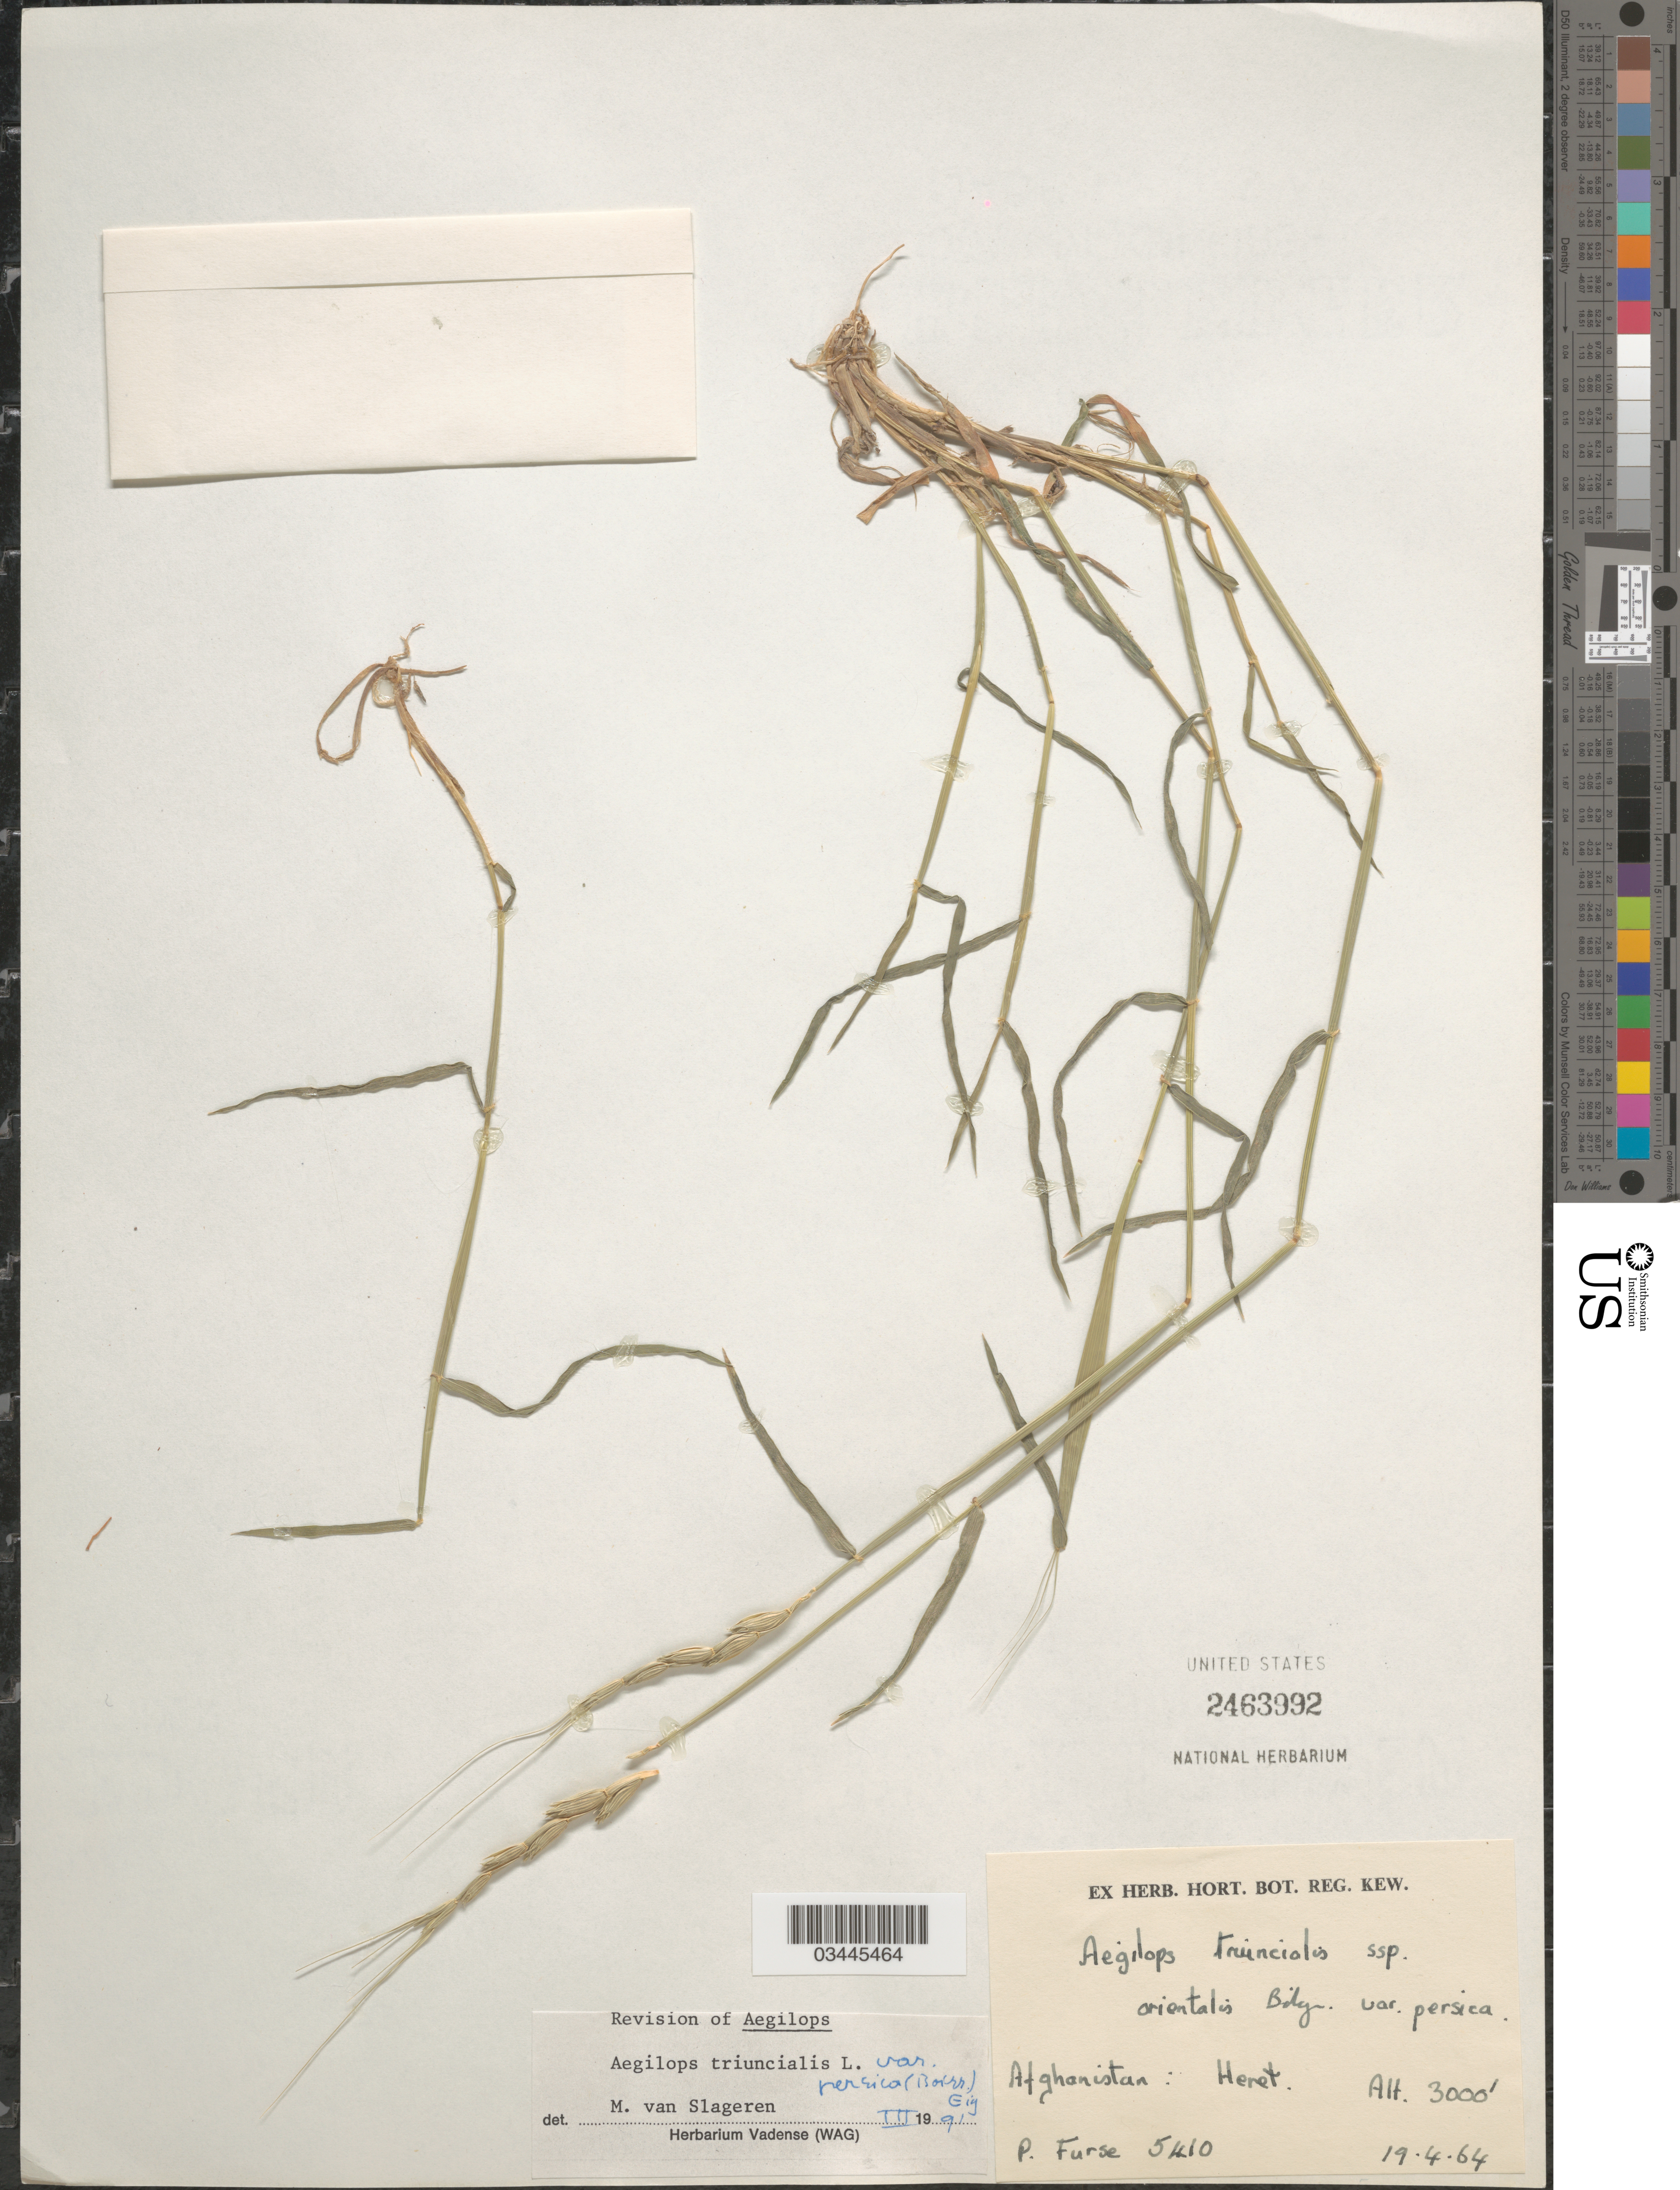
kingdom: Plantae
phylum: Tracheophyta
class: Liliopsida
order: Poales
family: Poaceae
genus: Aegilops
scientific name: Aegilops triuncialis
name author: L.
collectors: P. Furse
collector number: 5410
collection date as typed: Transcribed d/m/y: 19/4/64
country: Afghanistan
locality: Orientalis Bidg. var. persica. Heret.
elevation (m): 914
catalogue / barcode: US 2463992